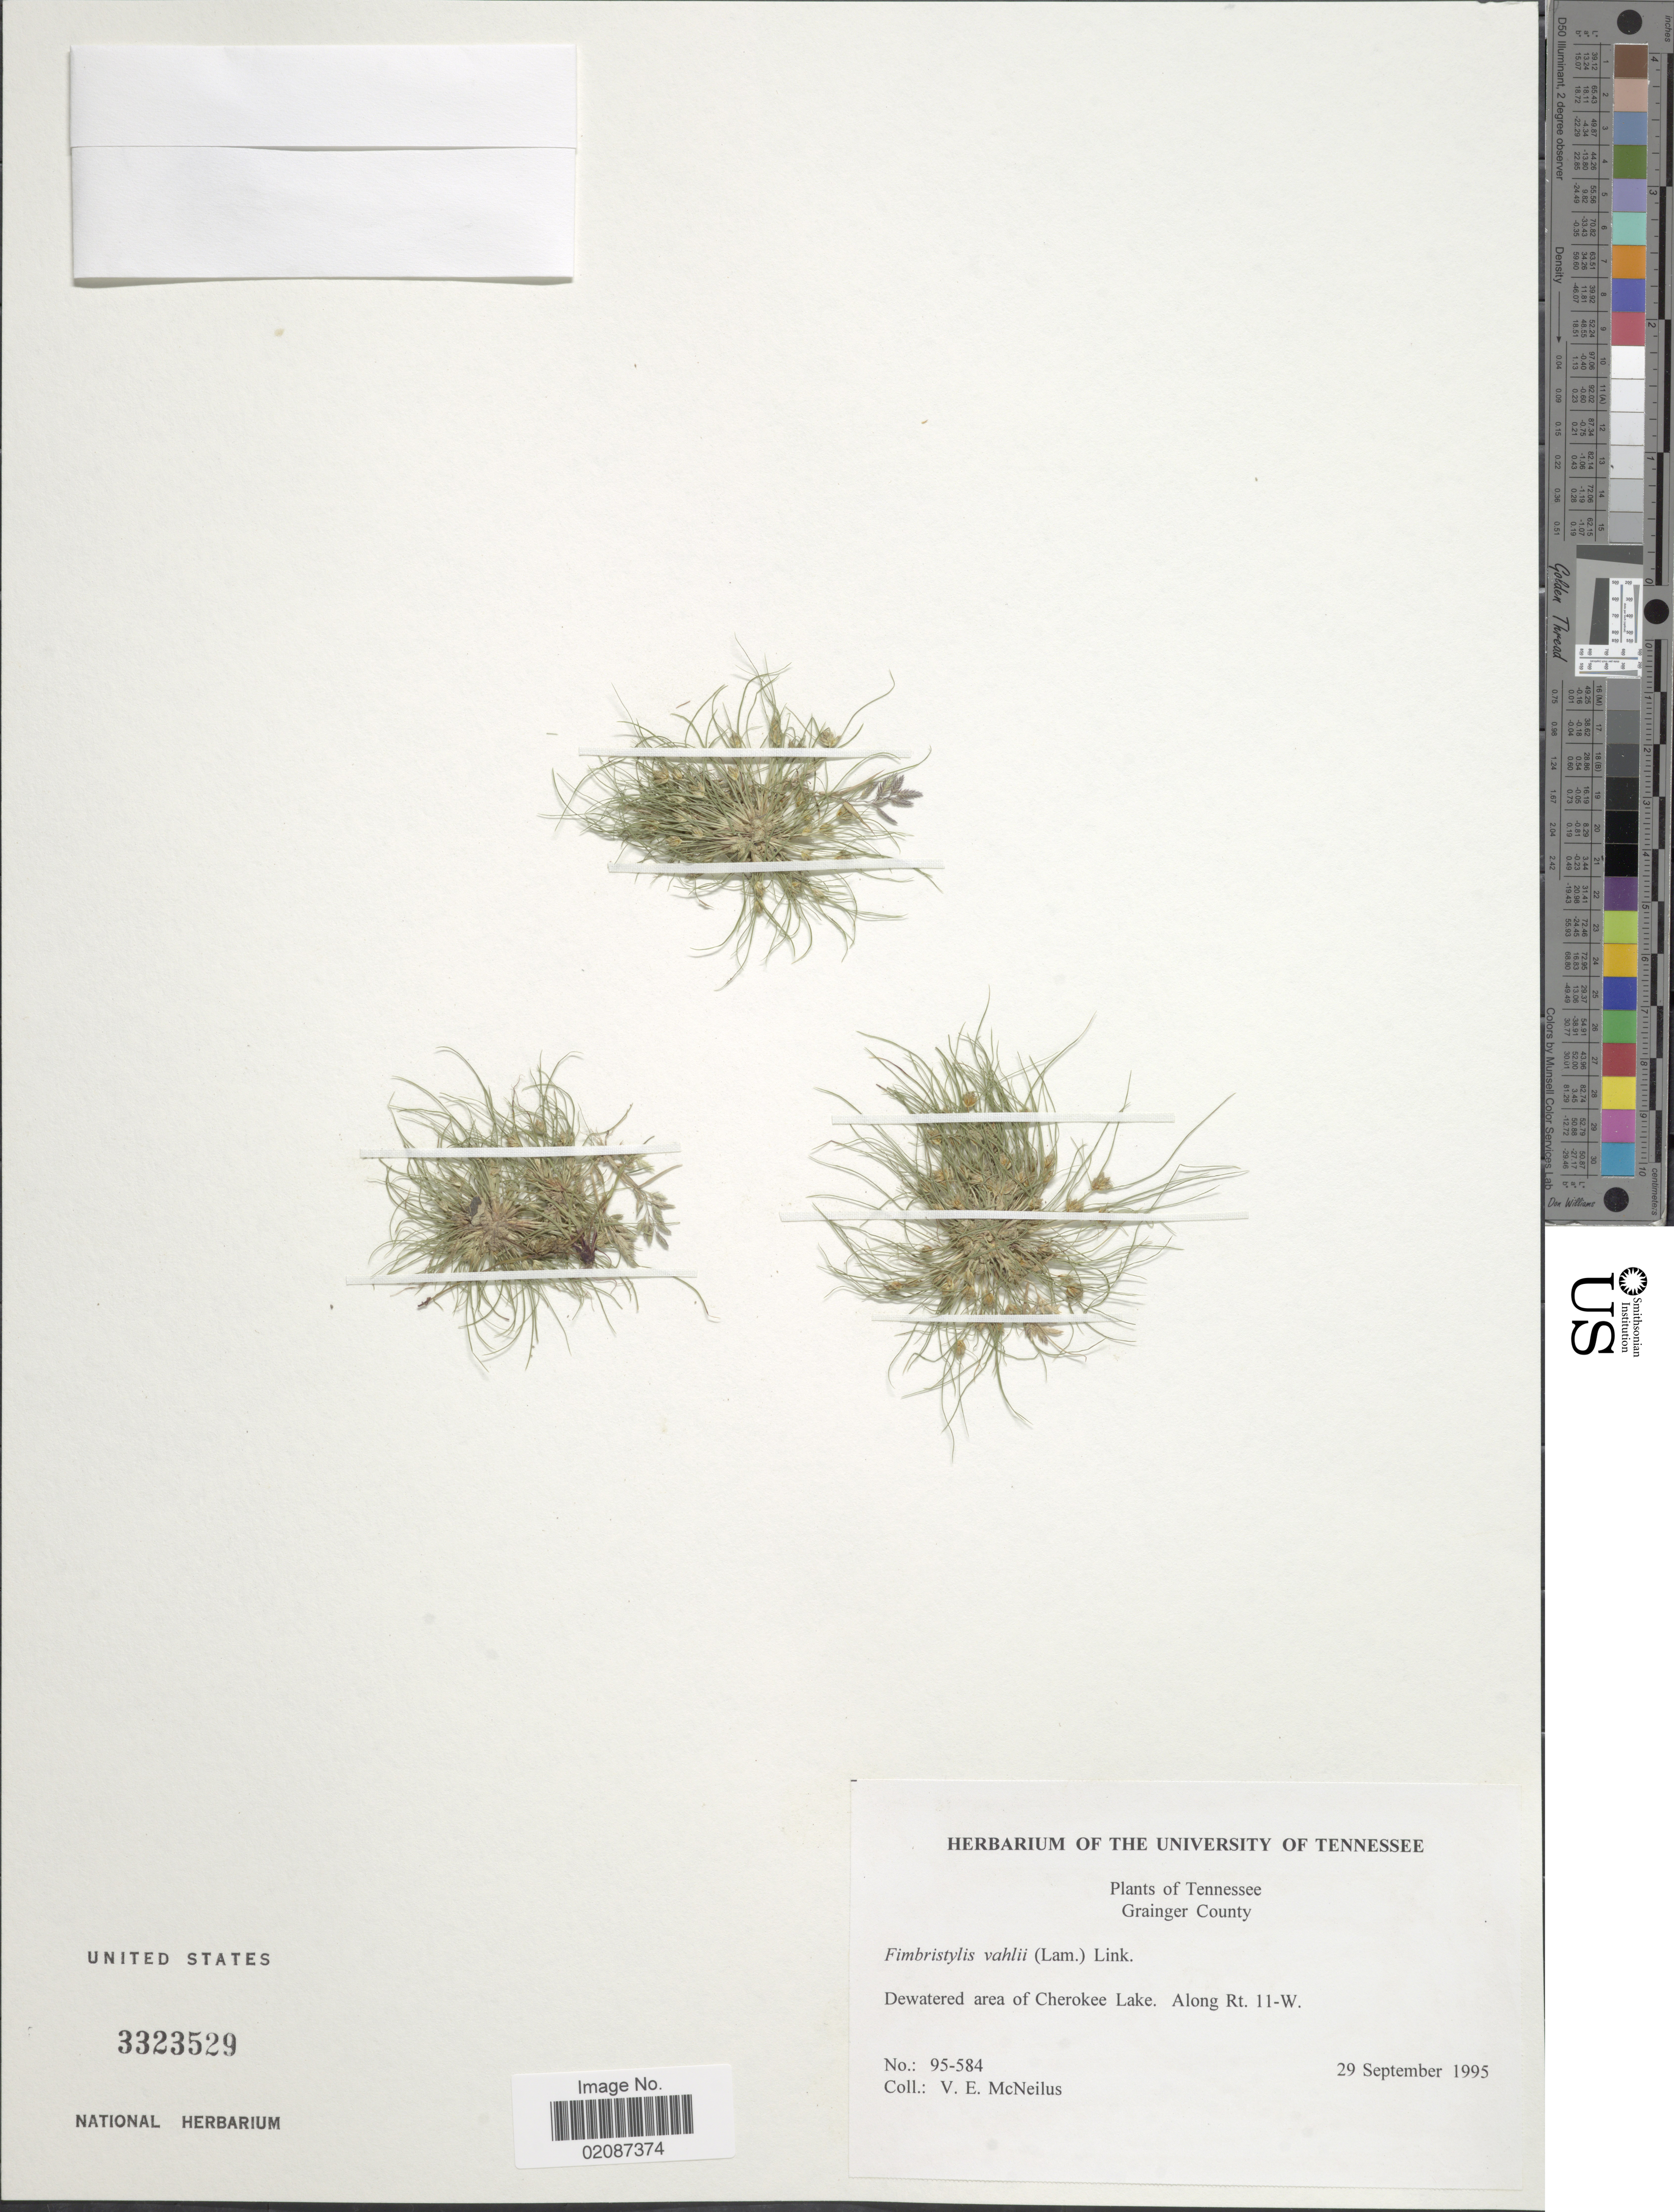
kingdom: Plantae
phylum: Tracheophyta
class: Liliopsida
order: Poales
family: Cyperaceae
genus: Fimbristylis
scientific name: Fimbristylis vahlii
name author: (Lam.) Link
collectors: V. Mcneilus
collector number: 95-584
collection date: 1995-09-29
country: United States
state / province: Tennessee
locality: Grainger County, dewatered area of Cherokee Lake, along R. 11-W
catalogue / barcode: US 3323529